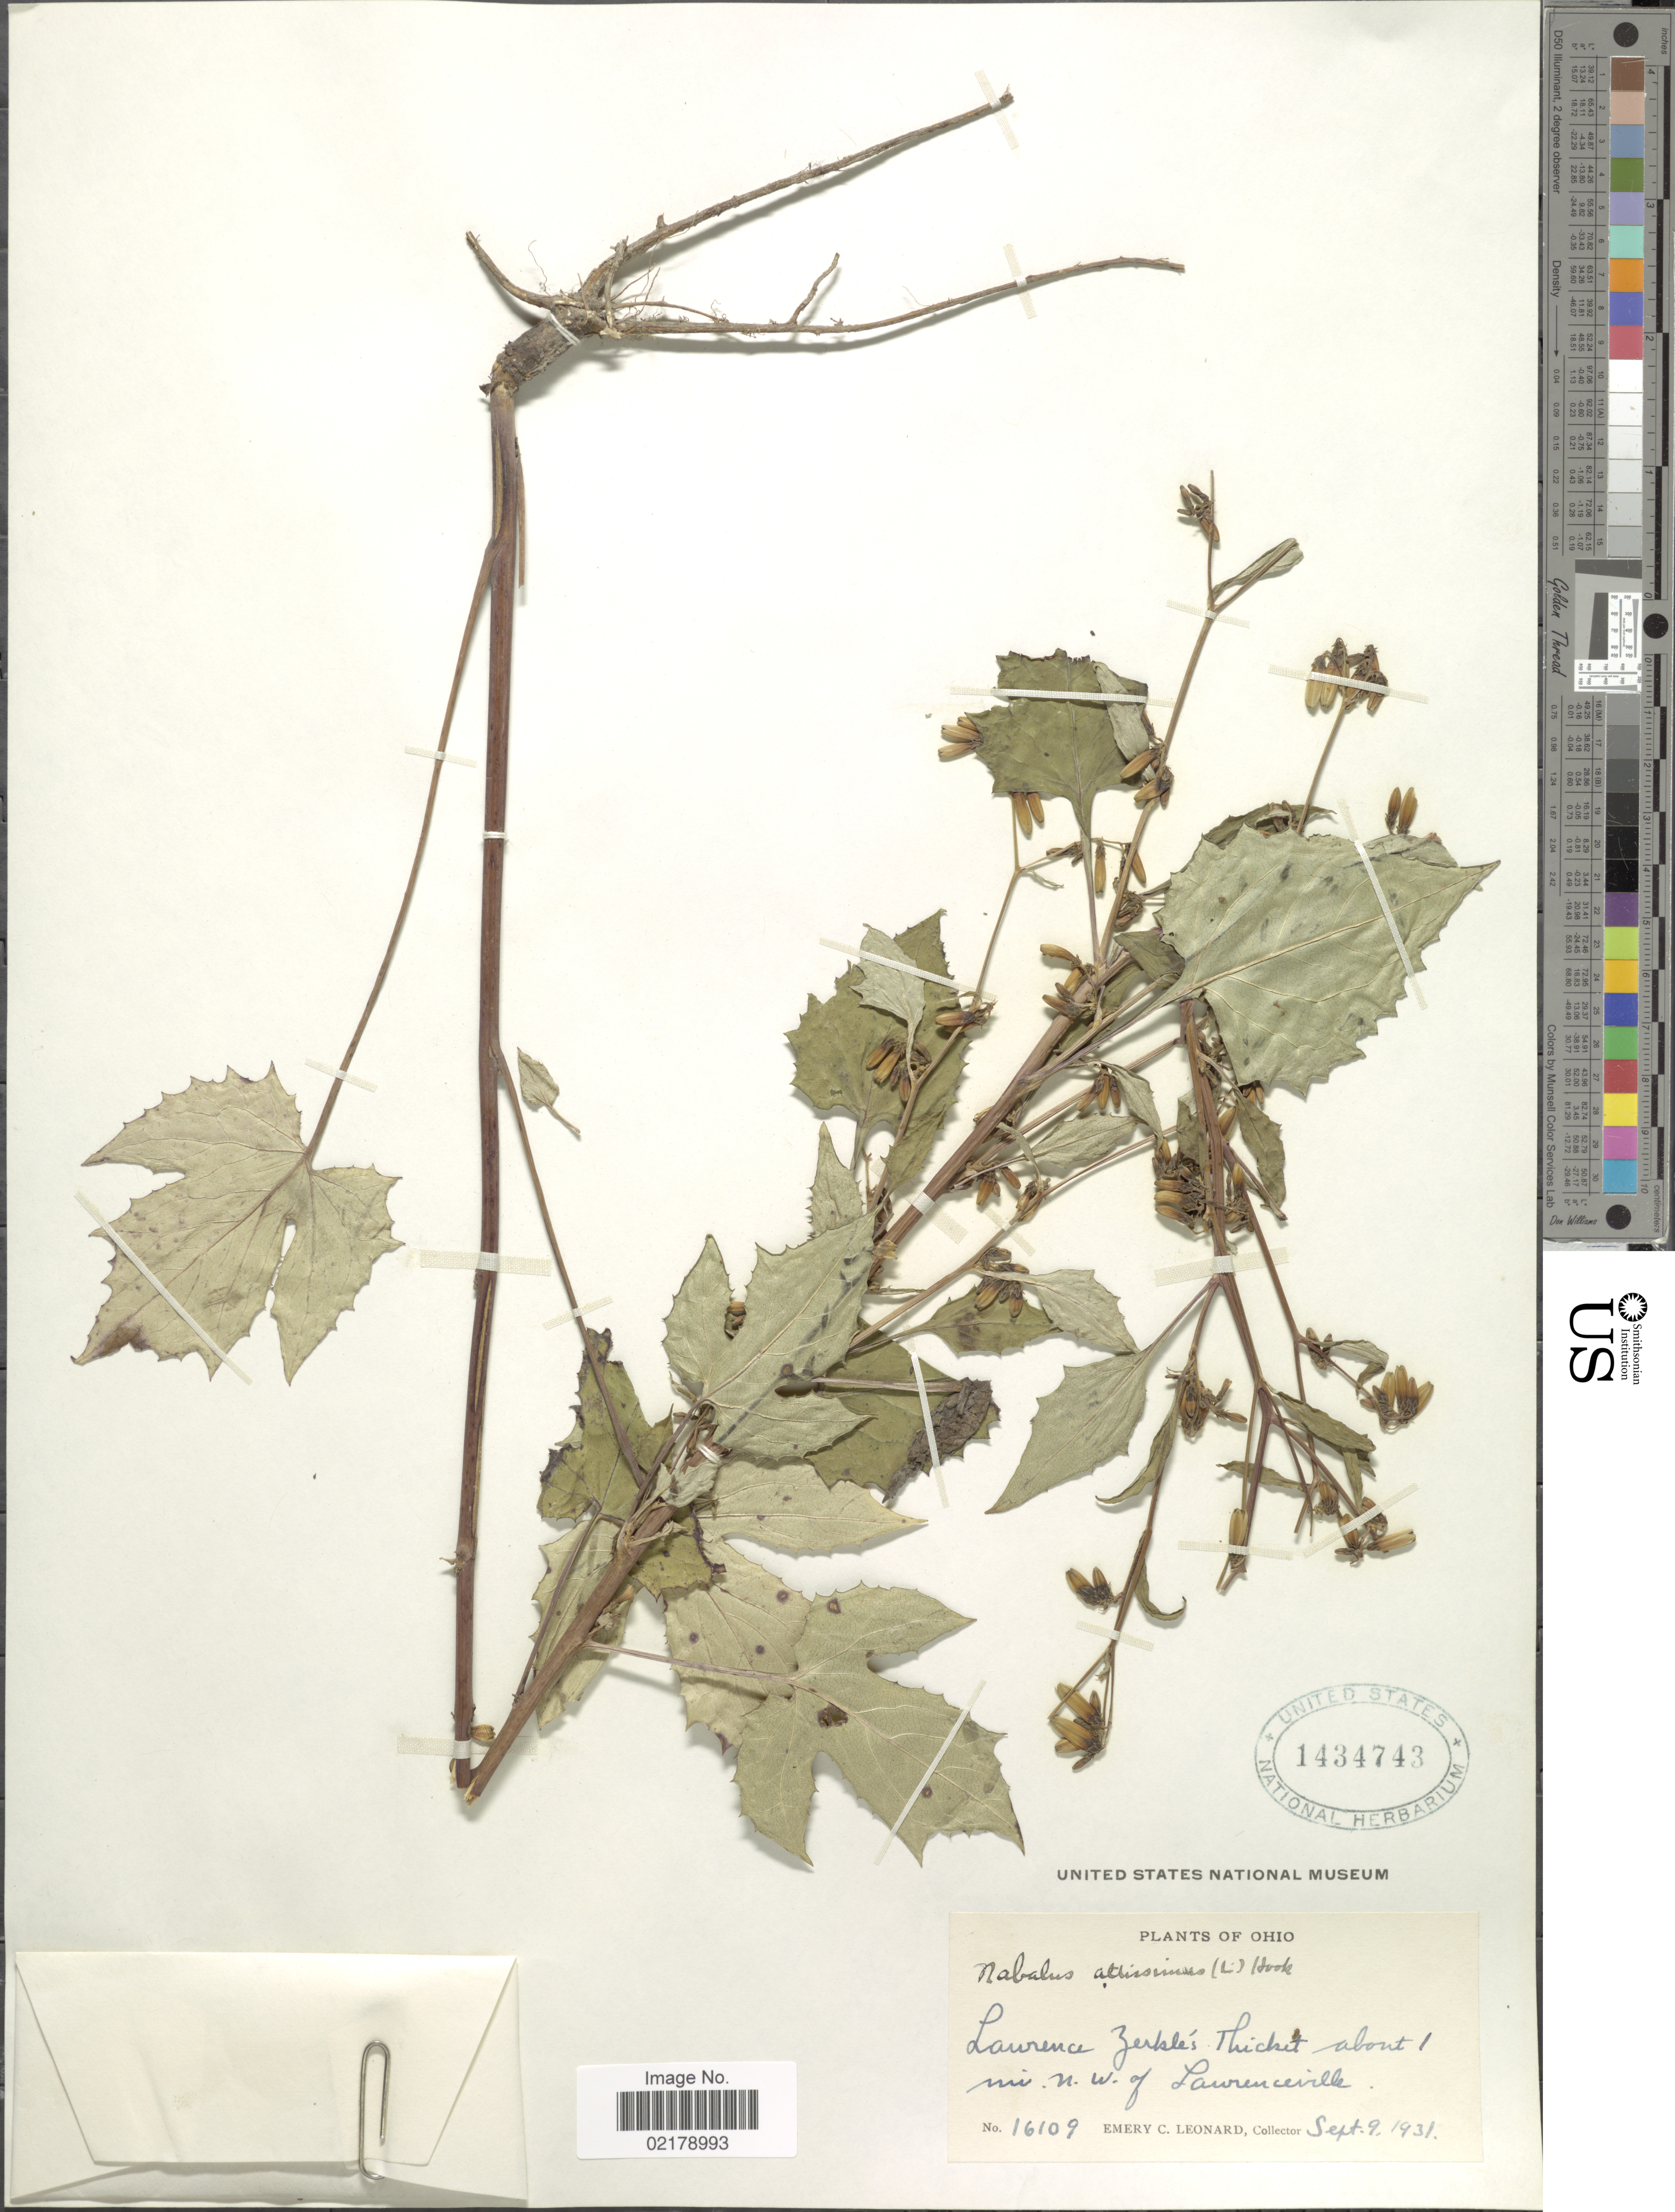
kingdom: Plantae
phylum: Tracheophyta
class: Magnoliopsida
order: Asterales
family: Asteraceae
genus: Nabalus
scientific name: Nabalus altissimus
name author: (L.) Hook.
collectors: E. C. Leonard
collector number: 16109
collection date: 1931-09-09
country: United States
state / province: Ohio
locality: Lawrence Zerkle's Thicket about 1 mi. n.w. of Lawrenceville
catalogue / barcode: US 1434743